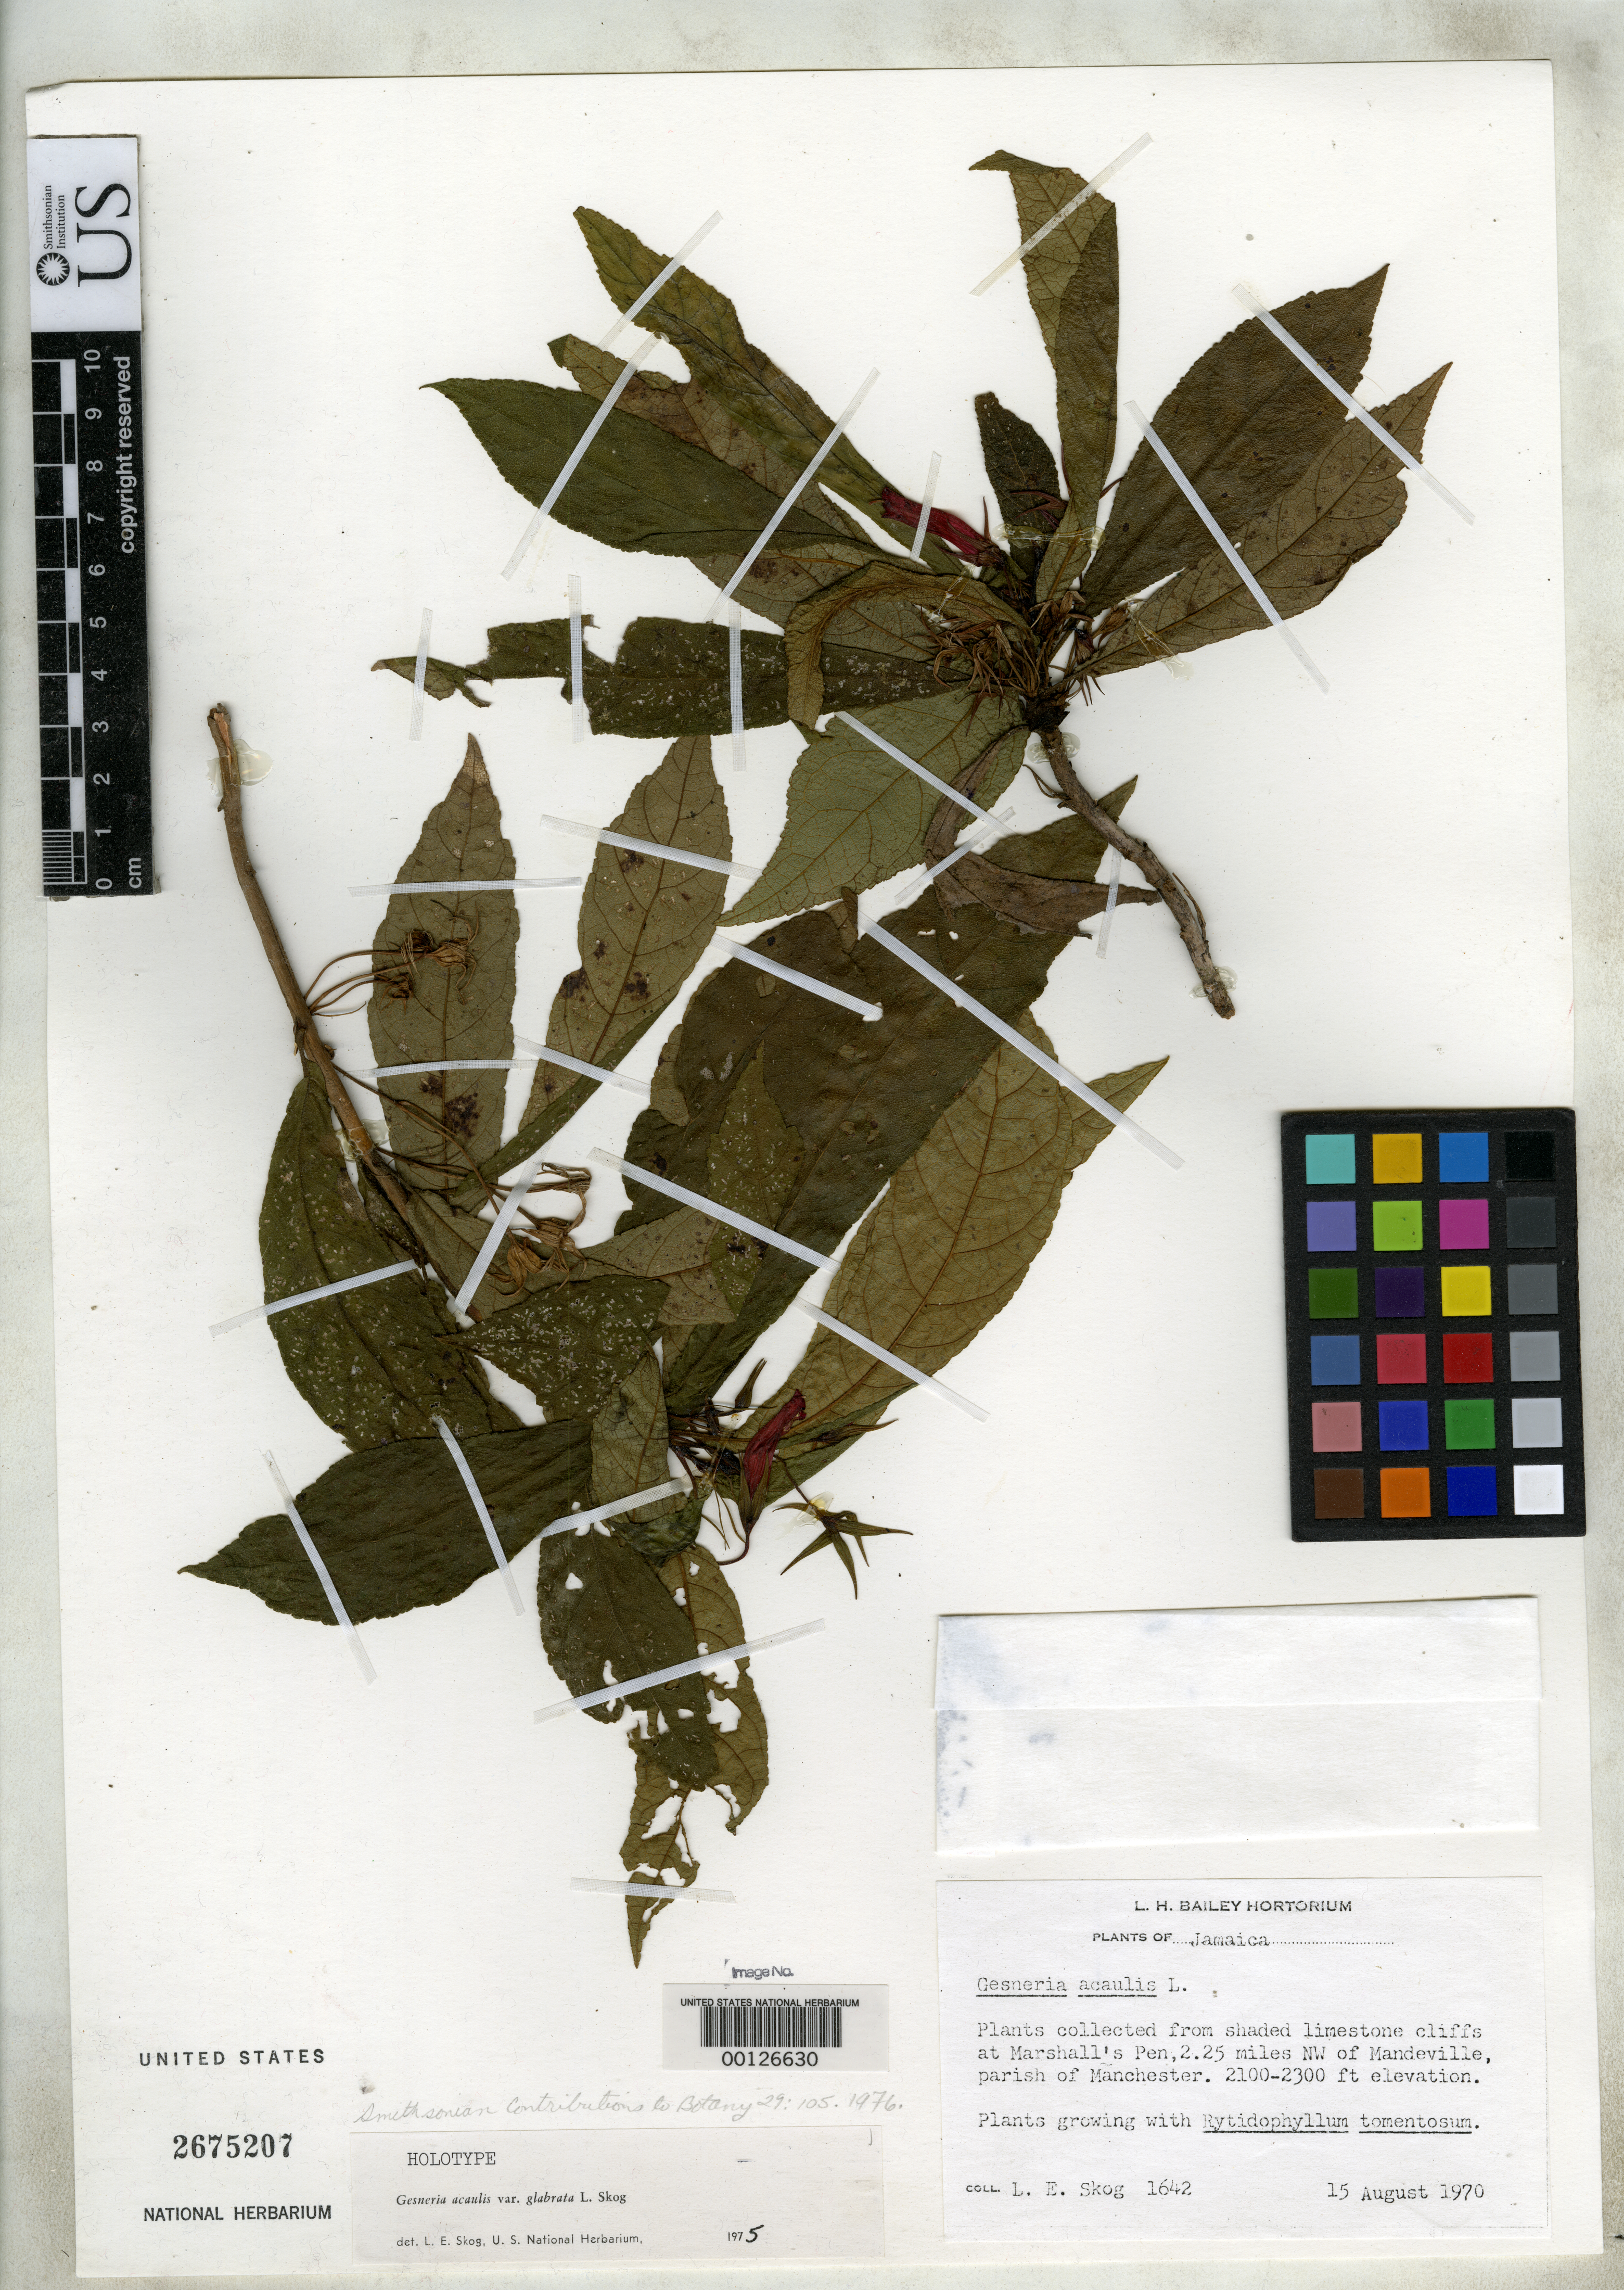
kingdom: Plantae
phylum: Tracheophyta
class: Magnoliopsida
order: Lamiales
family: Gesneriaceae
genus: Gesneria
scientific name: Gesneria acaulis var. glabrata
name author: L.E. Skog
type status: Holotype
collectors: L. E. Skog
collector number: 1642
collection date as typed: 15 Aug 1970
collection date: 1970-08-15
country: Jamaica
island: Greater Antilles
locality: Manchester, Marshall's Pen, 2.25 miles northwest of Mandeville.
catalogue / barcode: US 2675207